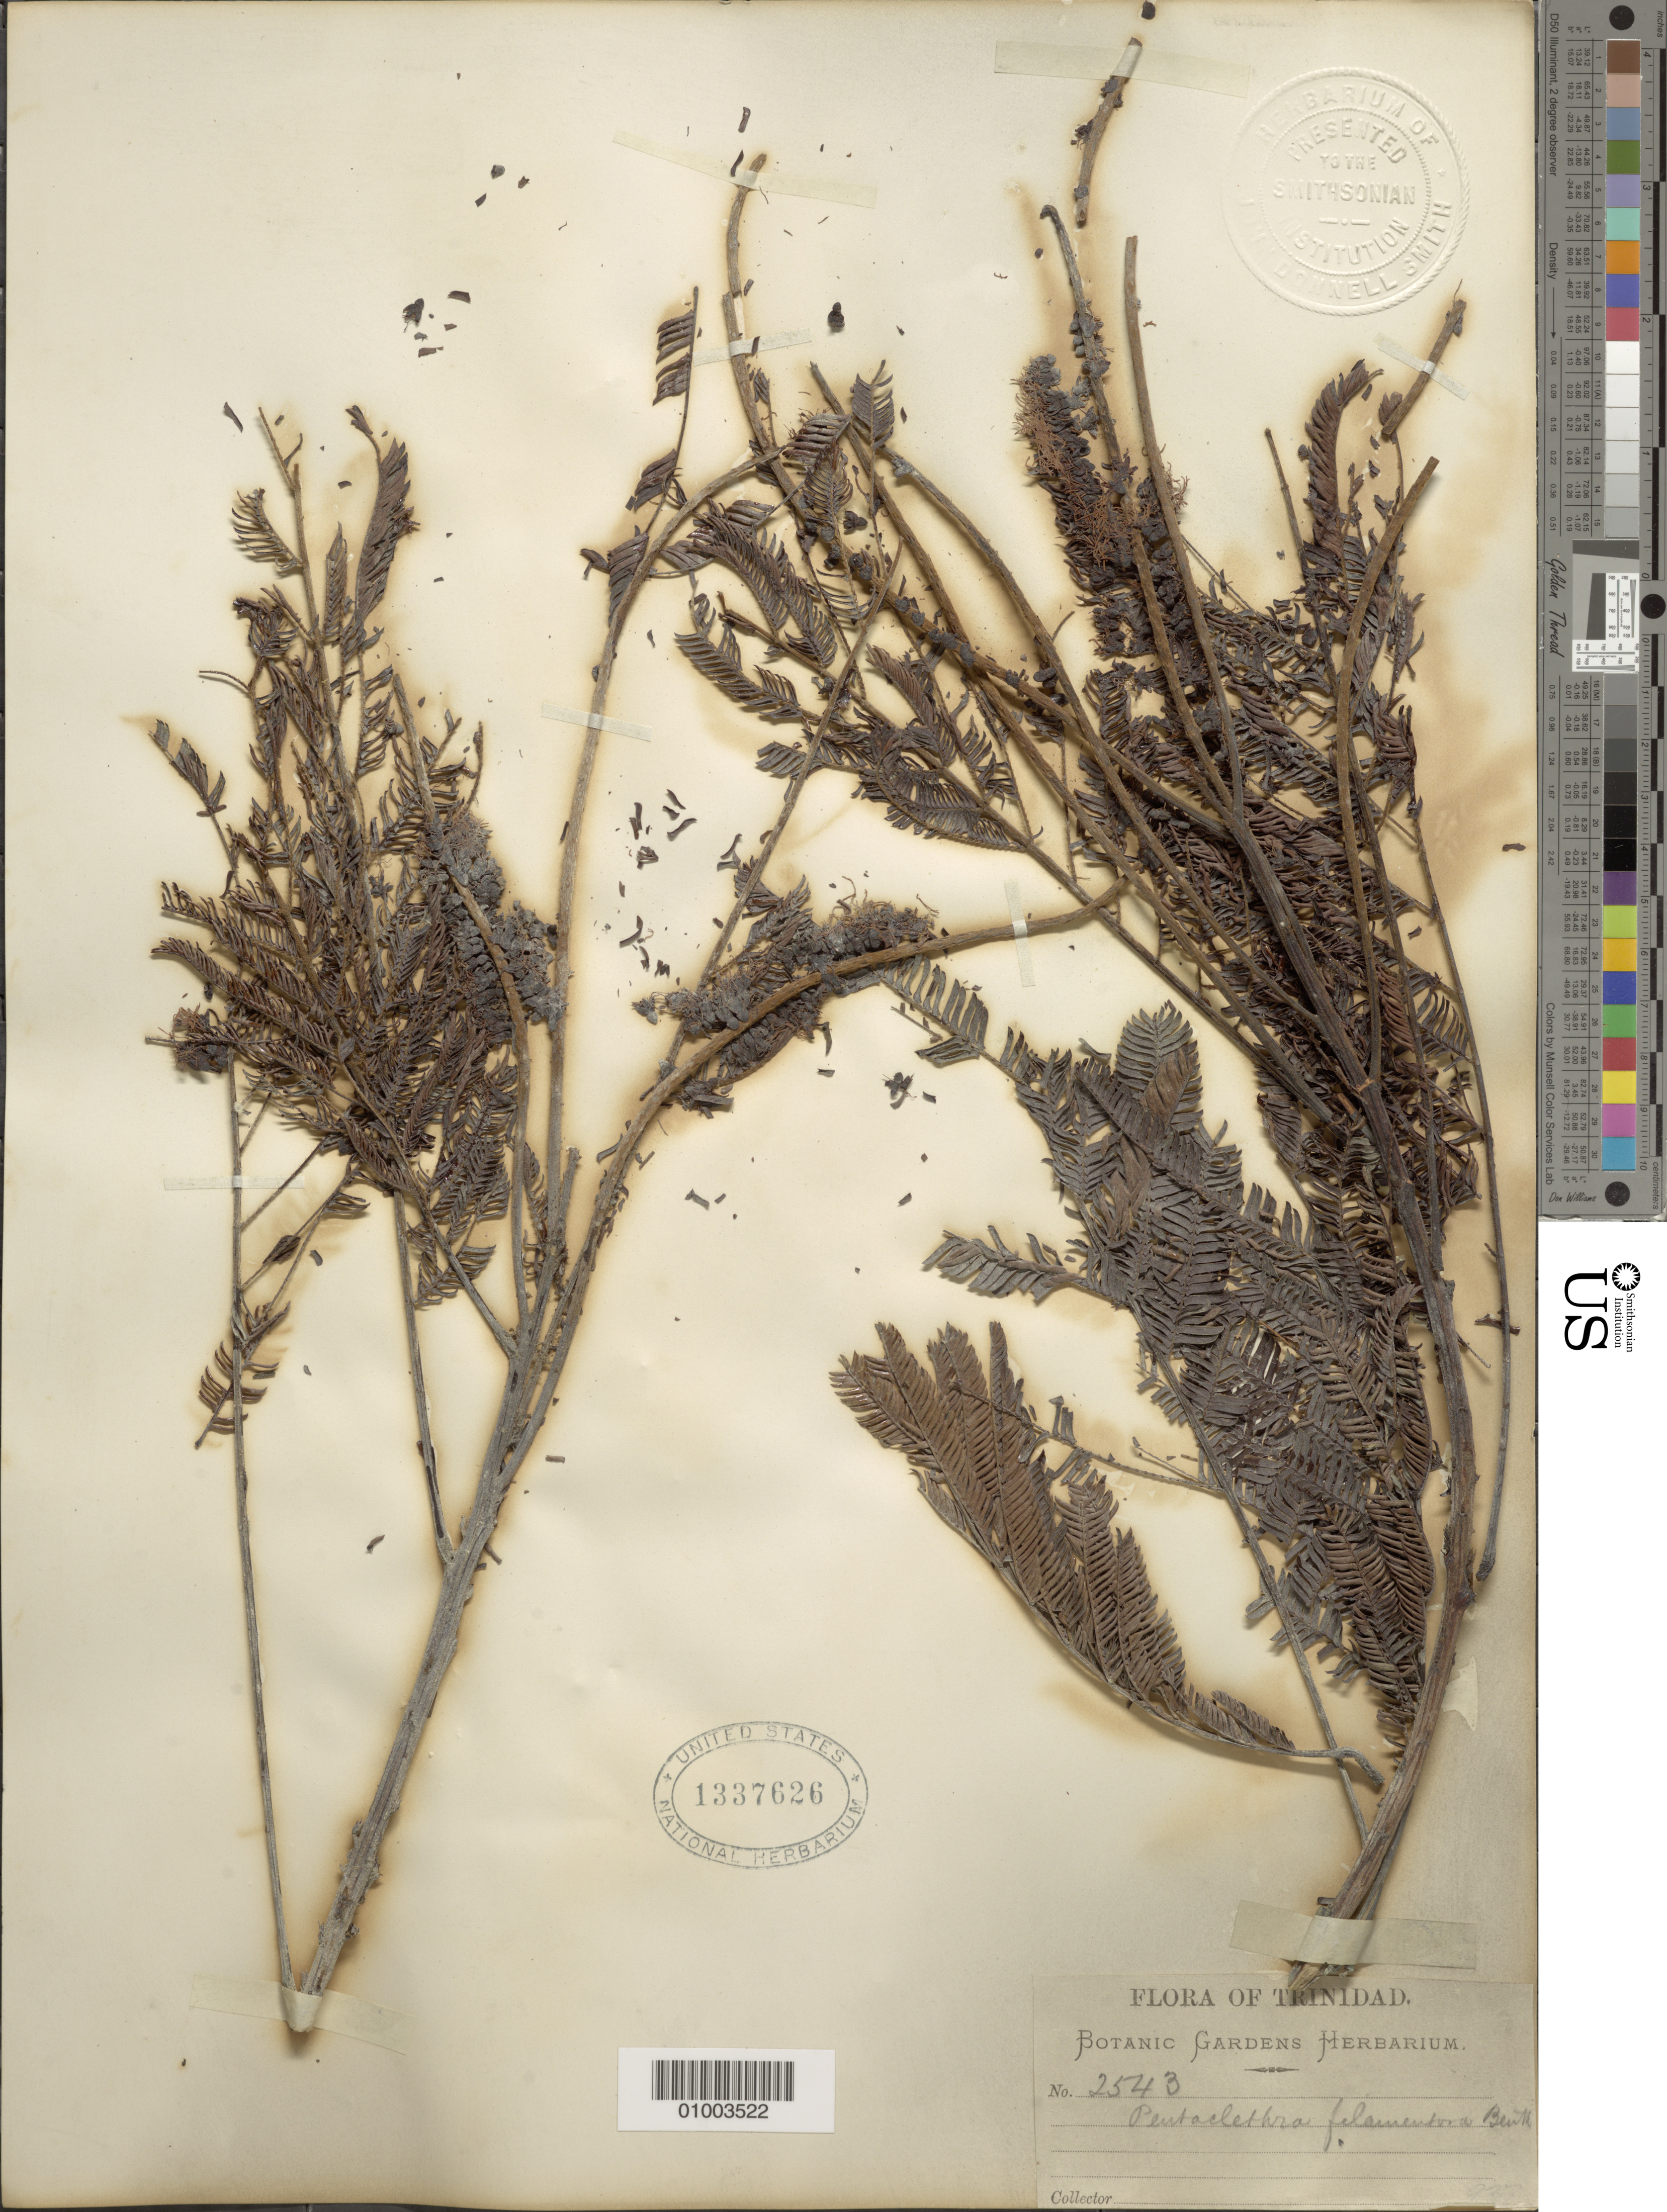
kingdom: Plantae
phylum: Tracheophyta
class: Magnoliopsida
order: Fabales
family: Fabaceae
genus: Pentaclethra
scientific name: Pentaclethra macroloba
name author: (Willd.) Kuntze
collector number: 2543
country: Trinidad and Tobago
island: Trinidad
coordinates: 0 N, 0 E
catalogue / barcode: US 1337626